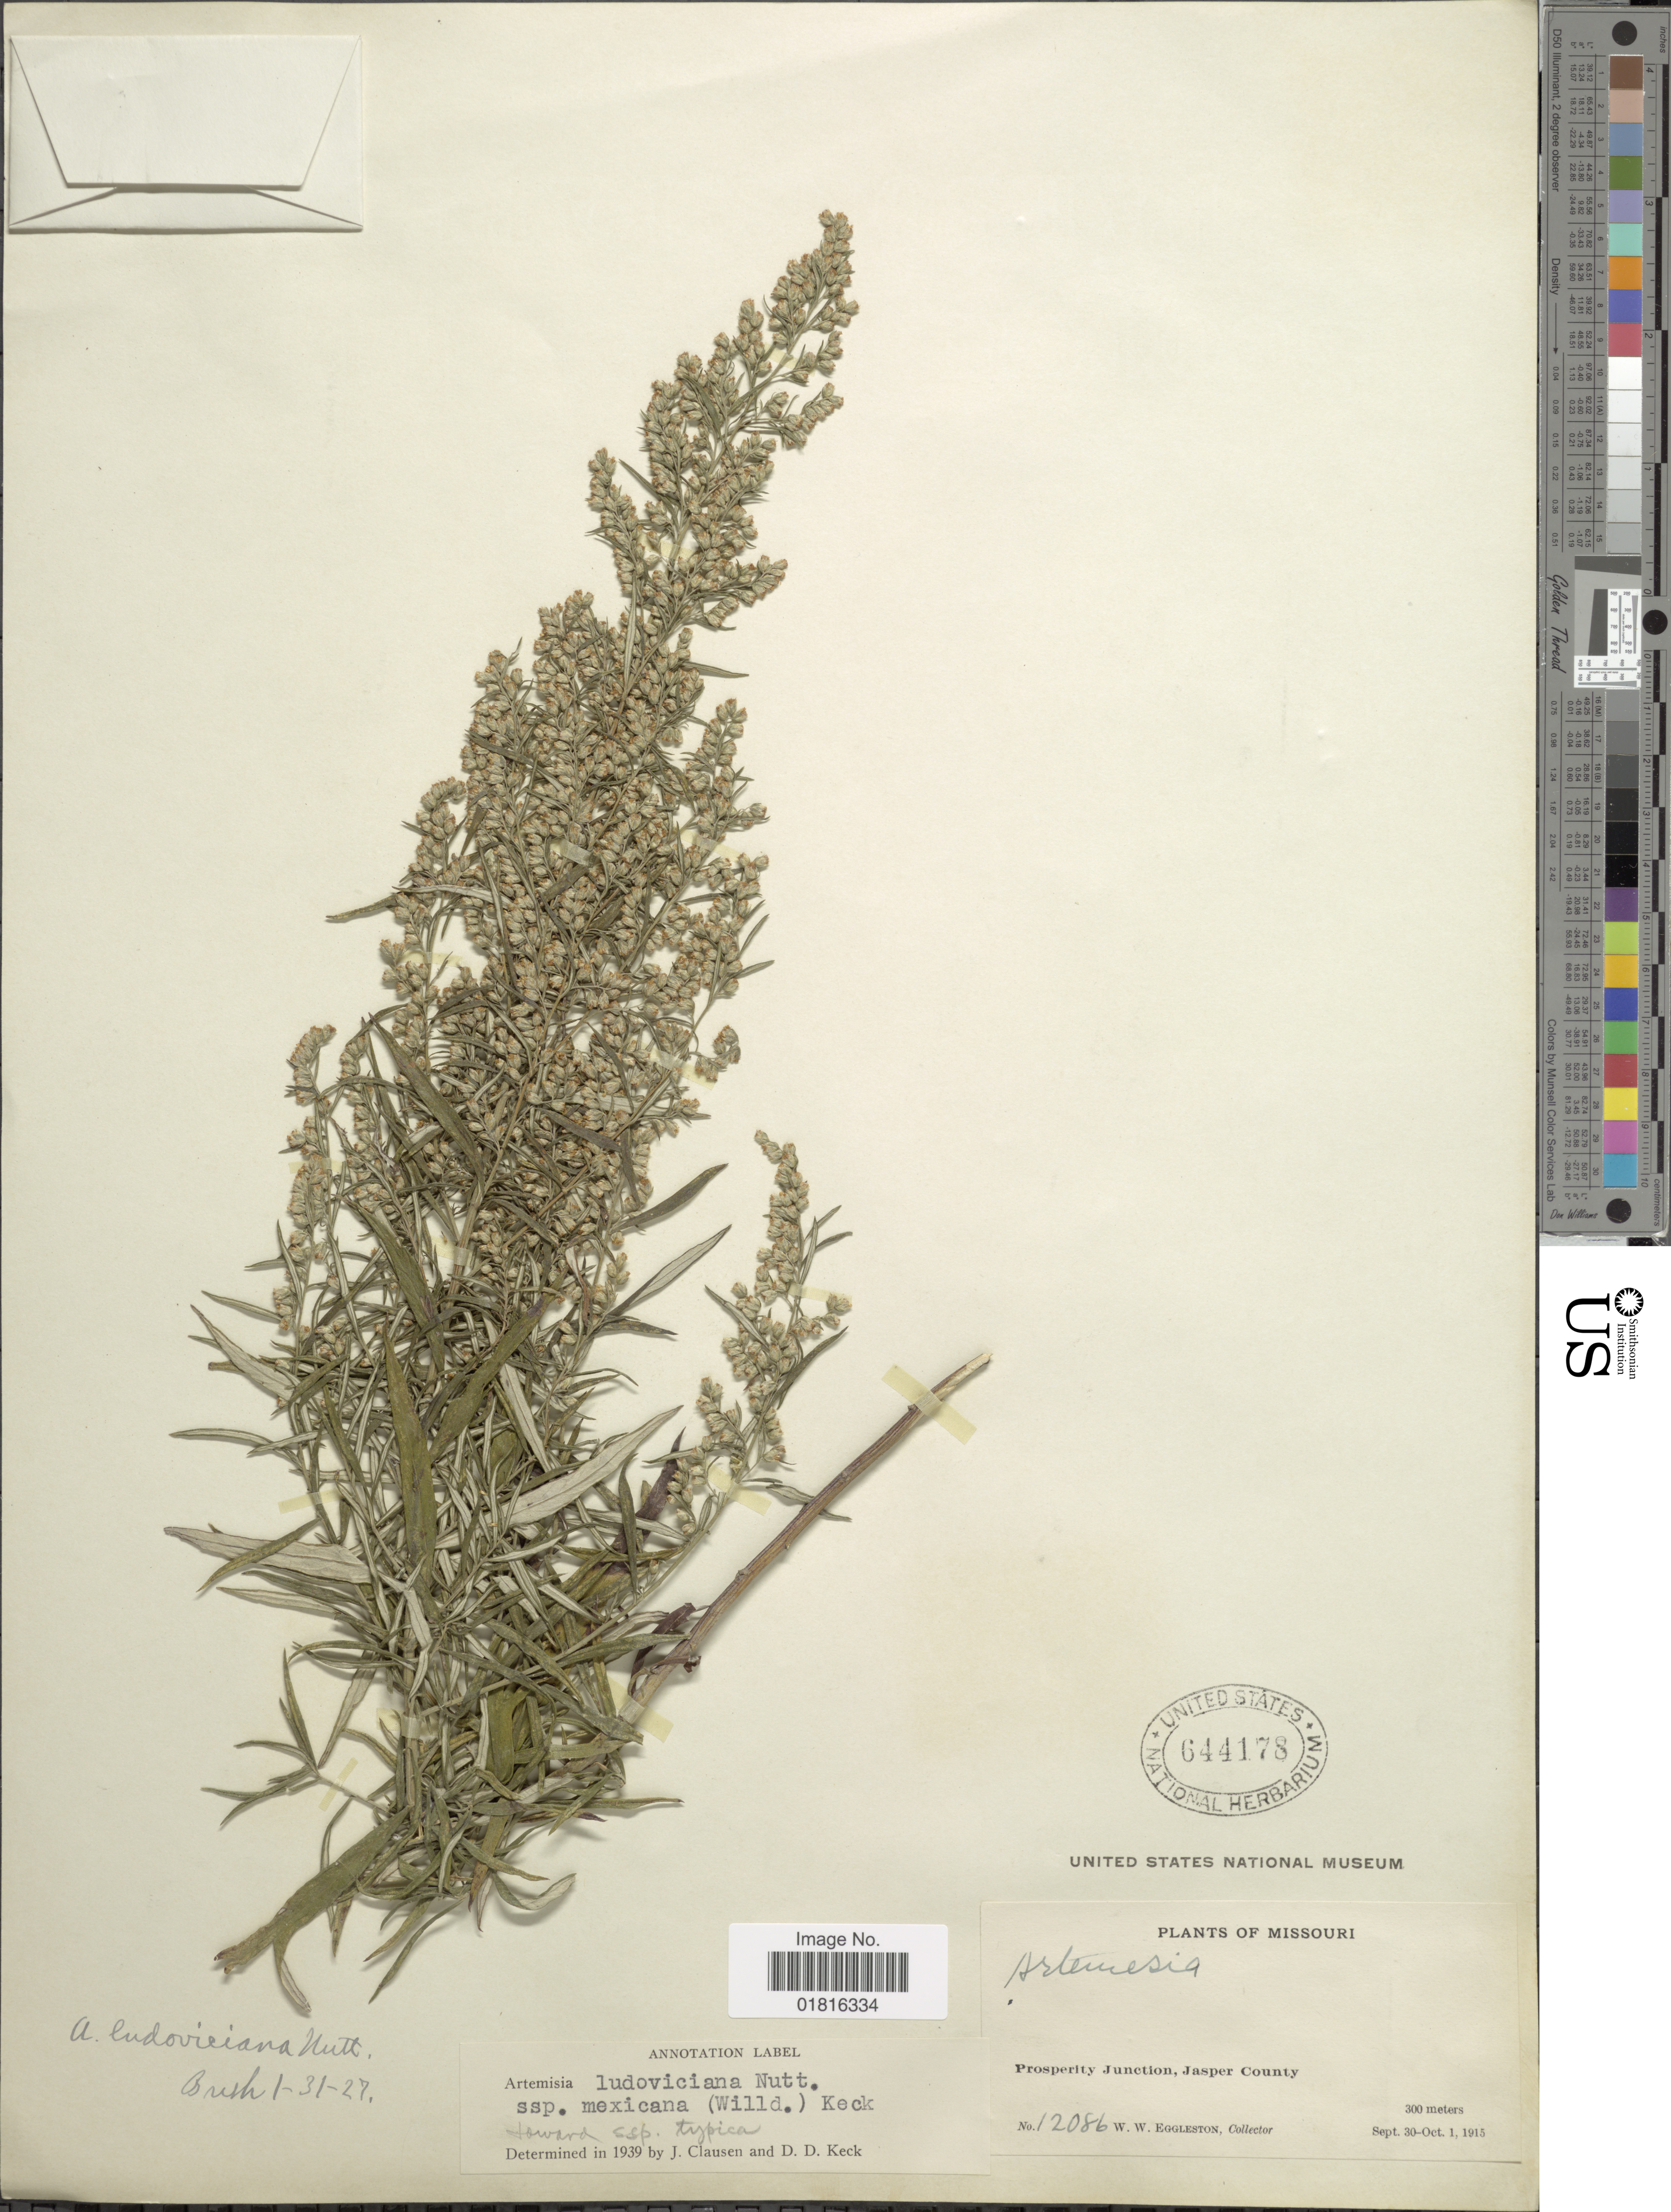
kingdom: Plantae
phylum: Tracheophyta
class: Magnoliopsida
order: Asterales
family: Asteraceae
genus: Artemisia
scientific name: Artemisia ludoviciana subsp. mexicana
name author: (Willd. ex Spreng.) D.D. Keck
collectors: W. W. Eggleston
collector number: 12086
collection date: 1915-09-30/1915-10-01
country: United States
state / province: Missouri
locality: Prosperity Junction, Jasper County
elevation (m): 300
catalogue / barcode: US 644178